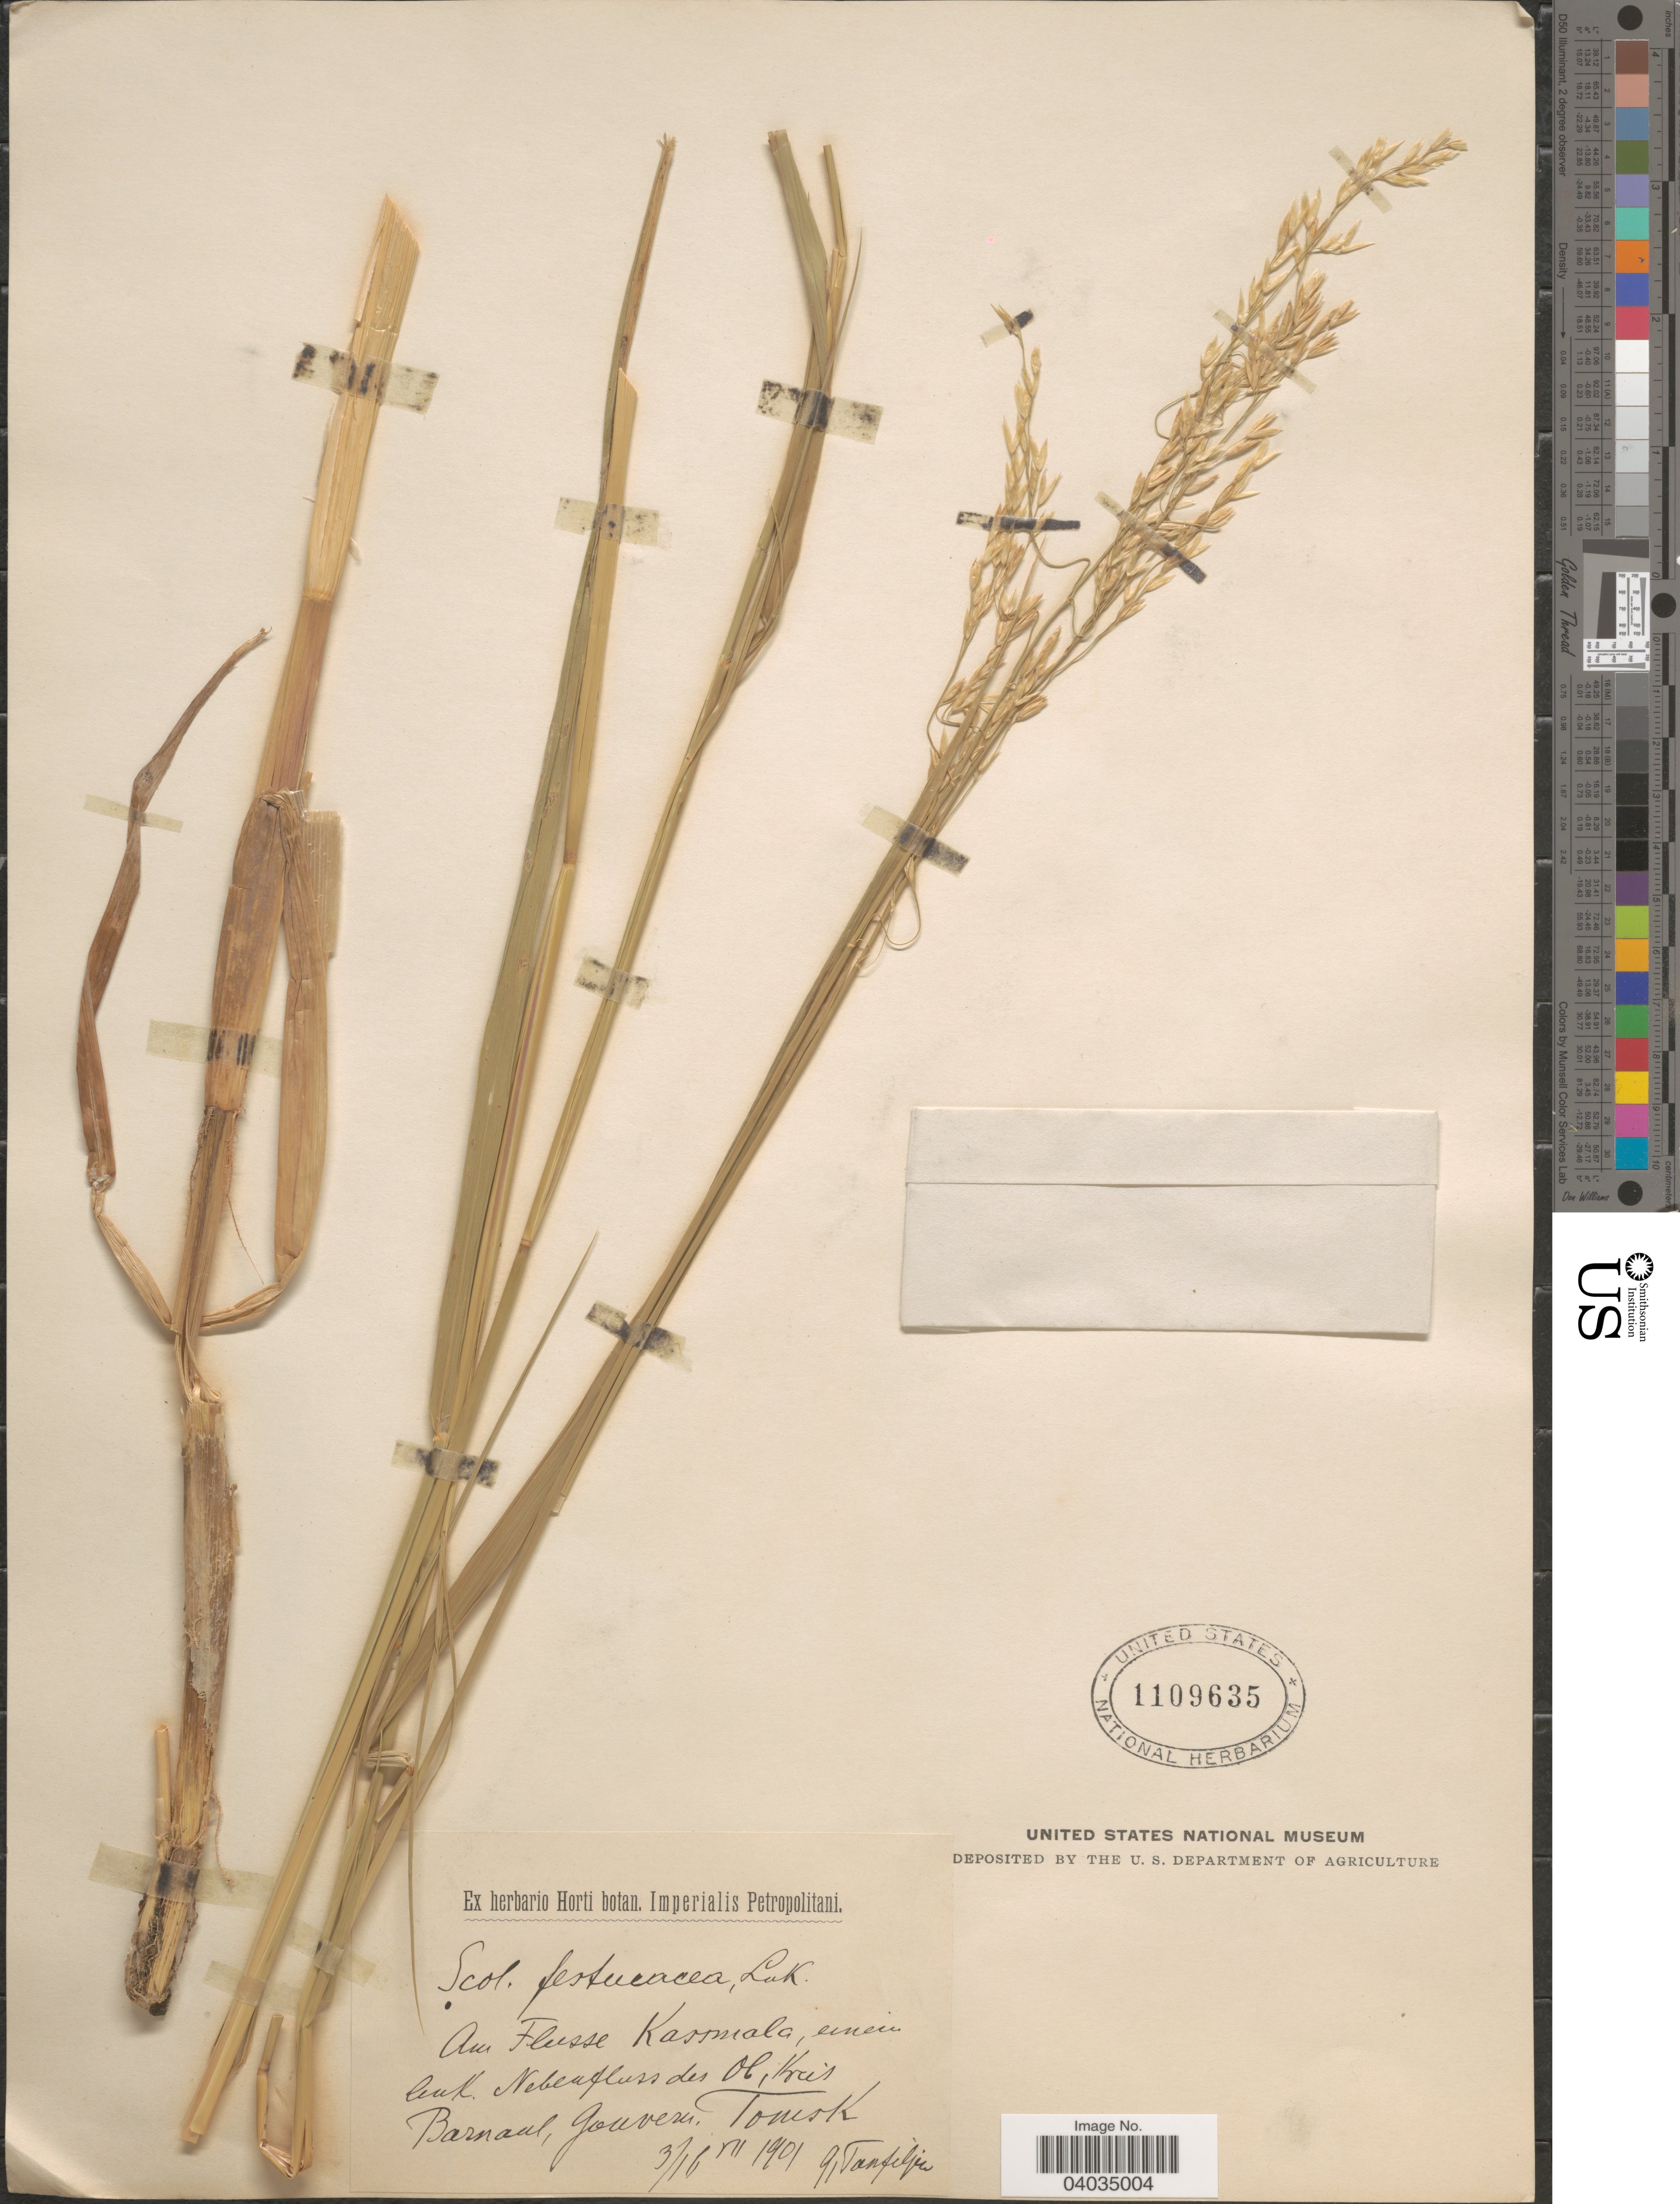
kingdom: Plantae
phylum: Tracheophyta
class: Liliopsida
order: Poales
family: Poaceae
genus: Scolochloa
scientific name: Scolochloa festucacea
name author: (Willd.) Link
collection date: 1901-07-03/1901-07-16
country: Russian Federation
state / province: Tomsk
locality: Am Flusse Kassmala, eineim link. Nebenfluss des Ob, Krás. Barnaul, Gouvern. Tomsk.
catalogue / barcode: US 1109635